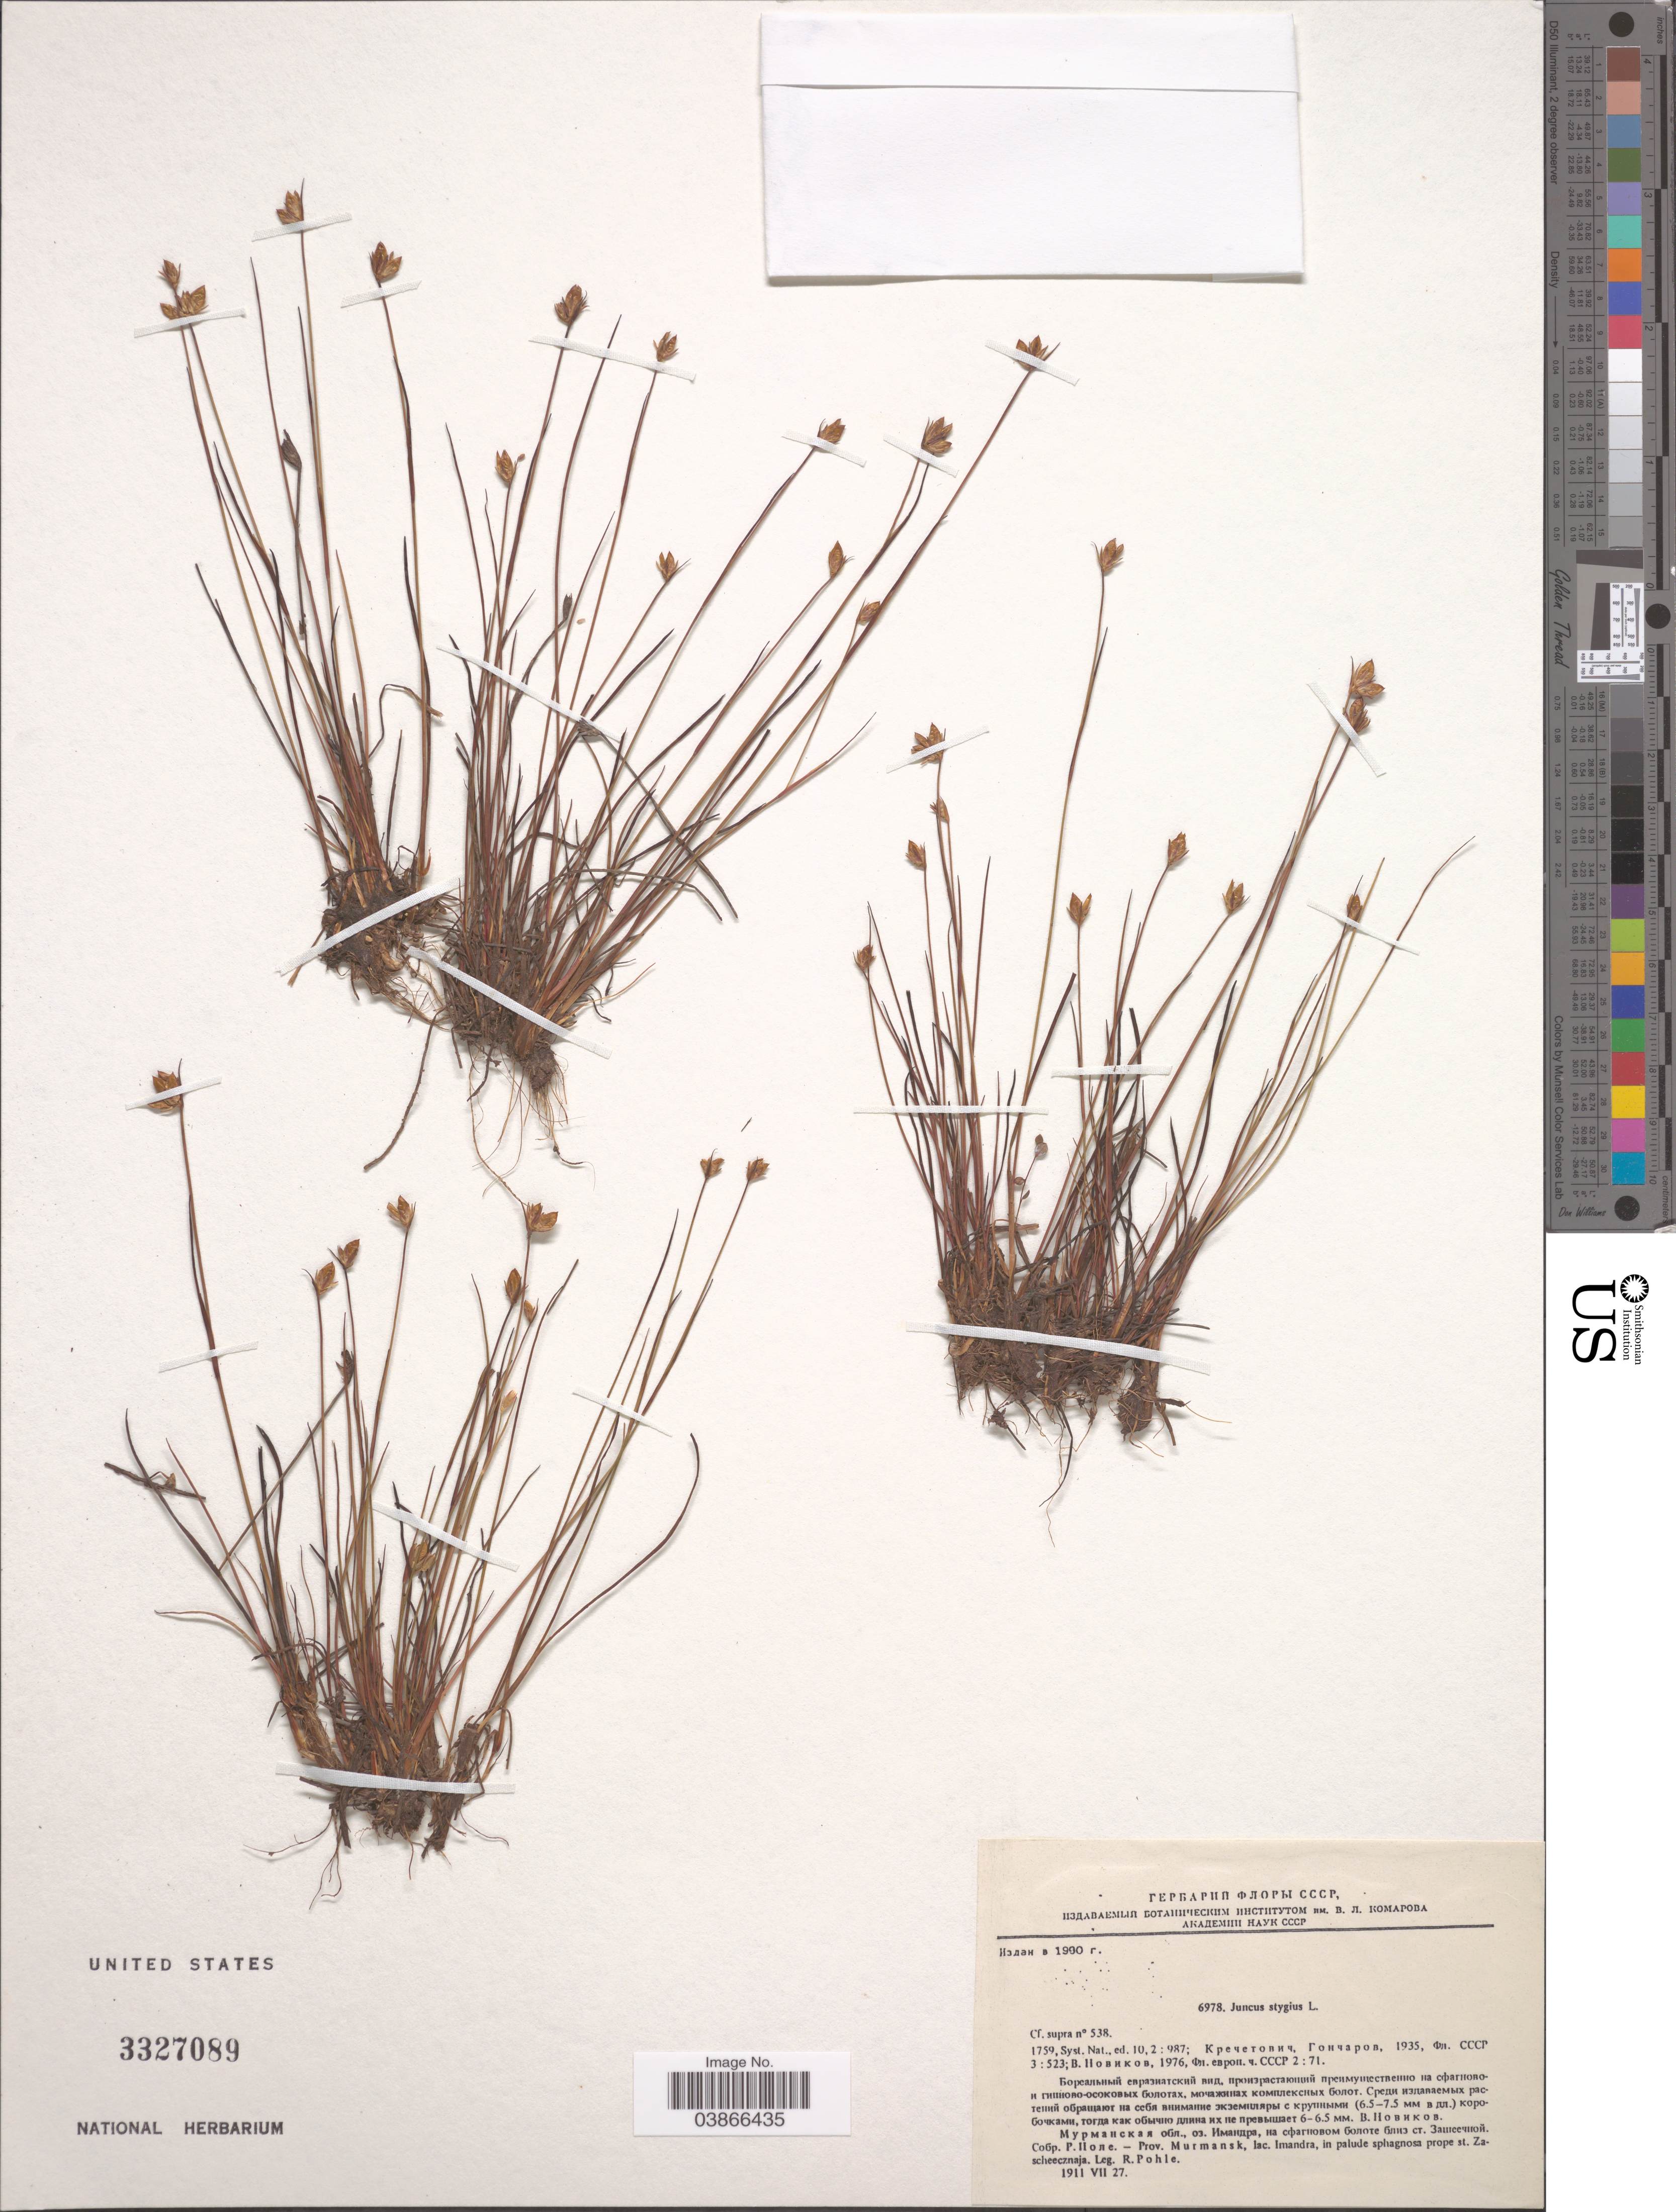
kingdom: Plantae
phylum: Tracheophyta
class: Liliopsida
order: Poales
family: Juncaceae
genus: Juncus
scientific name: Juncus stygius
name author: L.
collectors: R. Pohle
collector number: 6978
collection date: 1911-07-27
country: Russian Federation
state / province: Murmansk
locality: Lac. Imandra, in palude sphagnosa prope st. Zascheecznaja.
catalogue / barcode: US 3327089